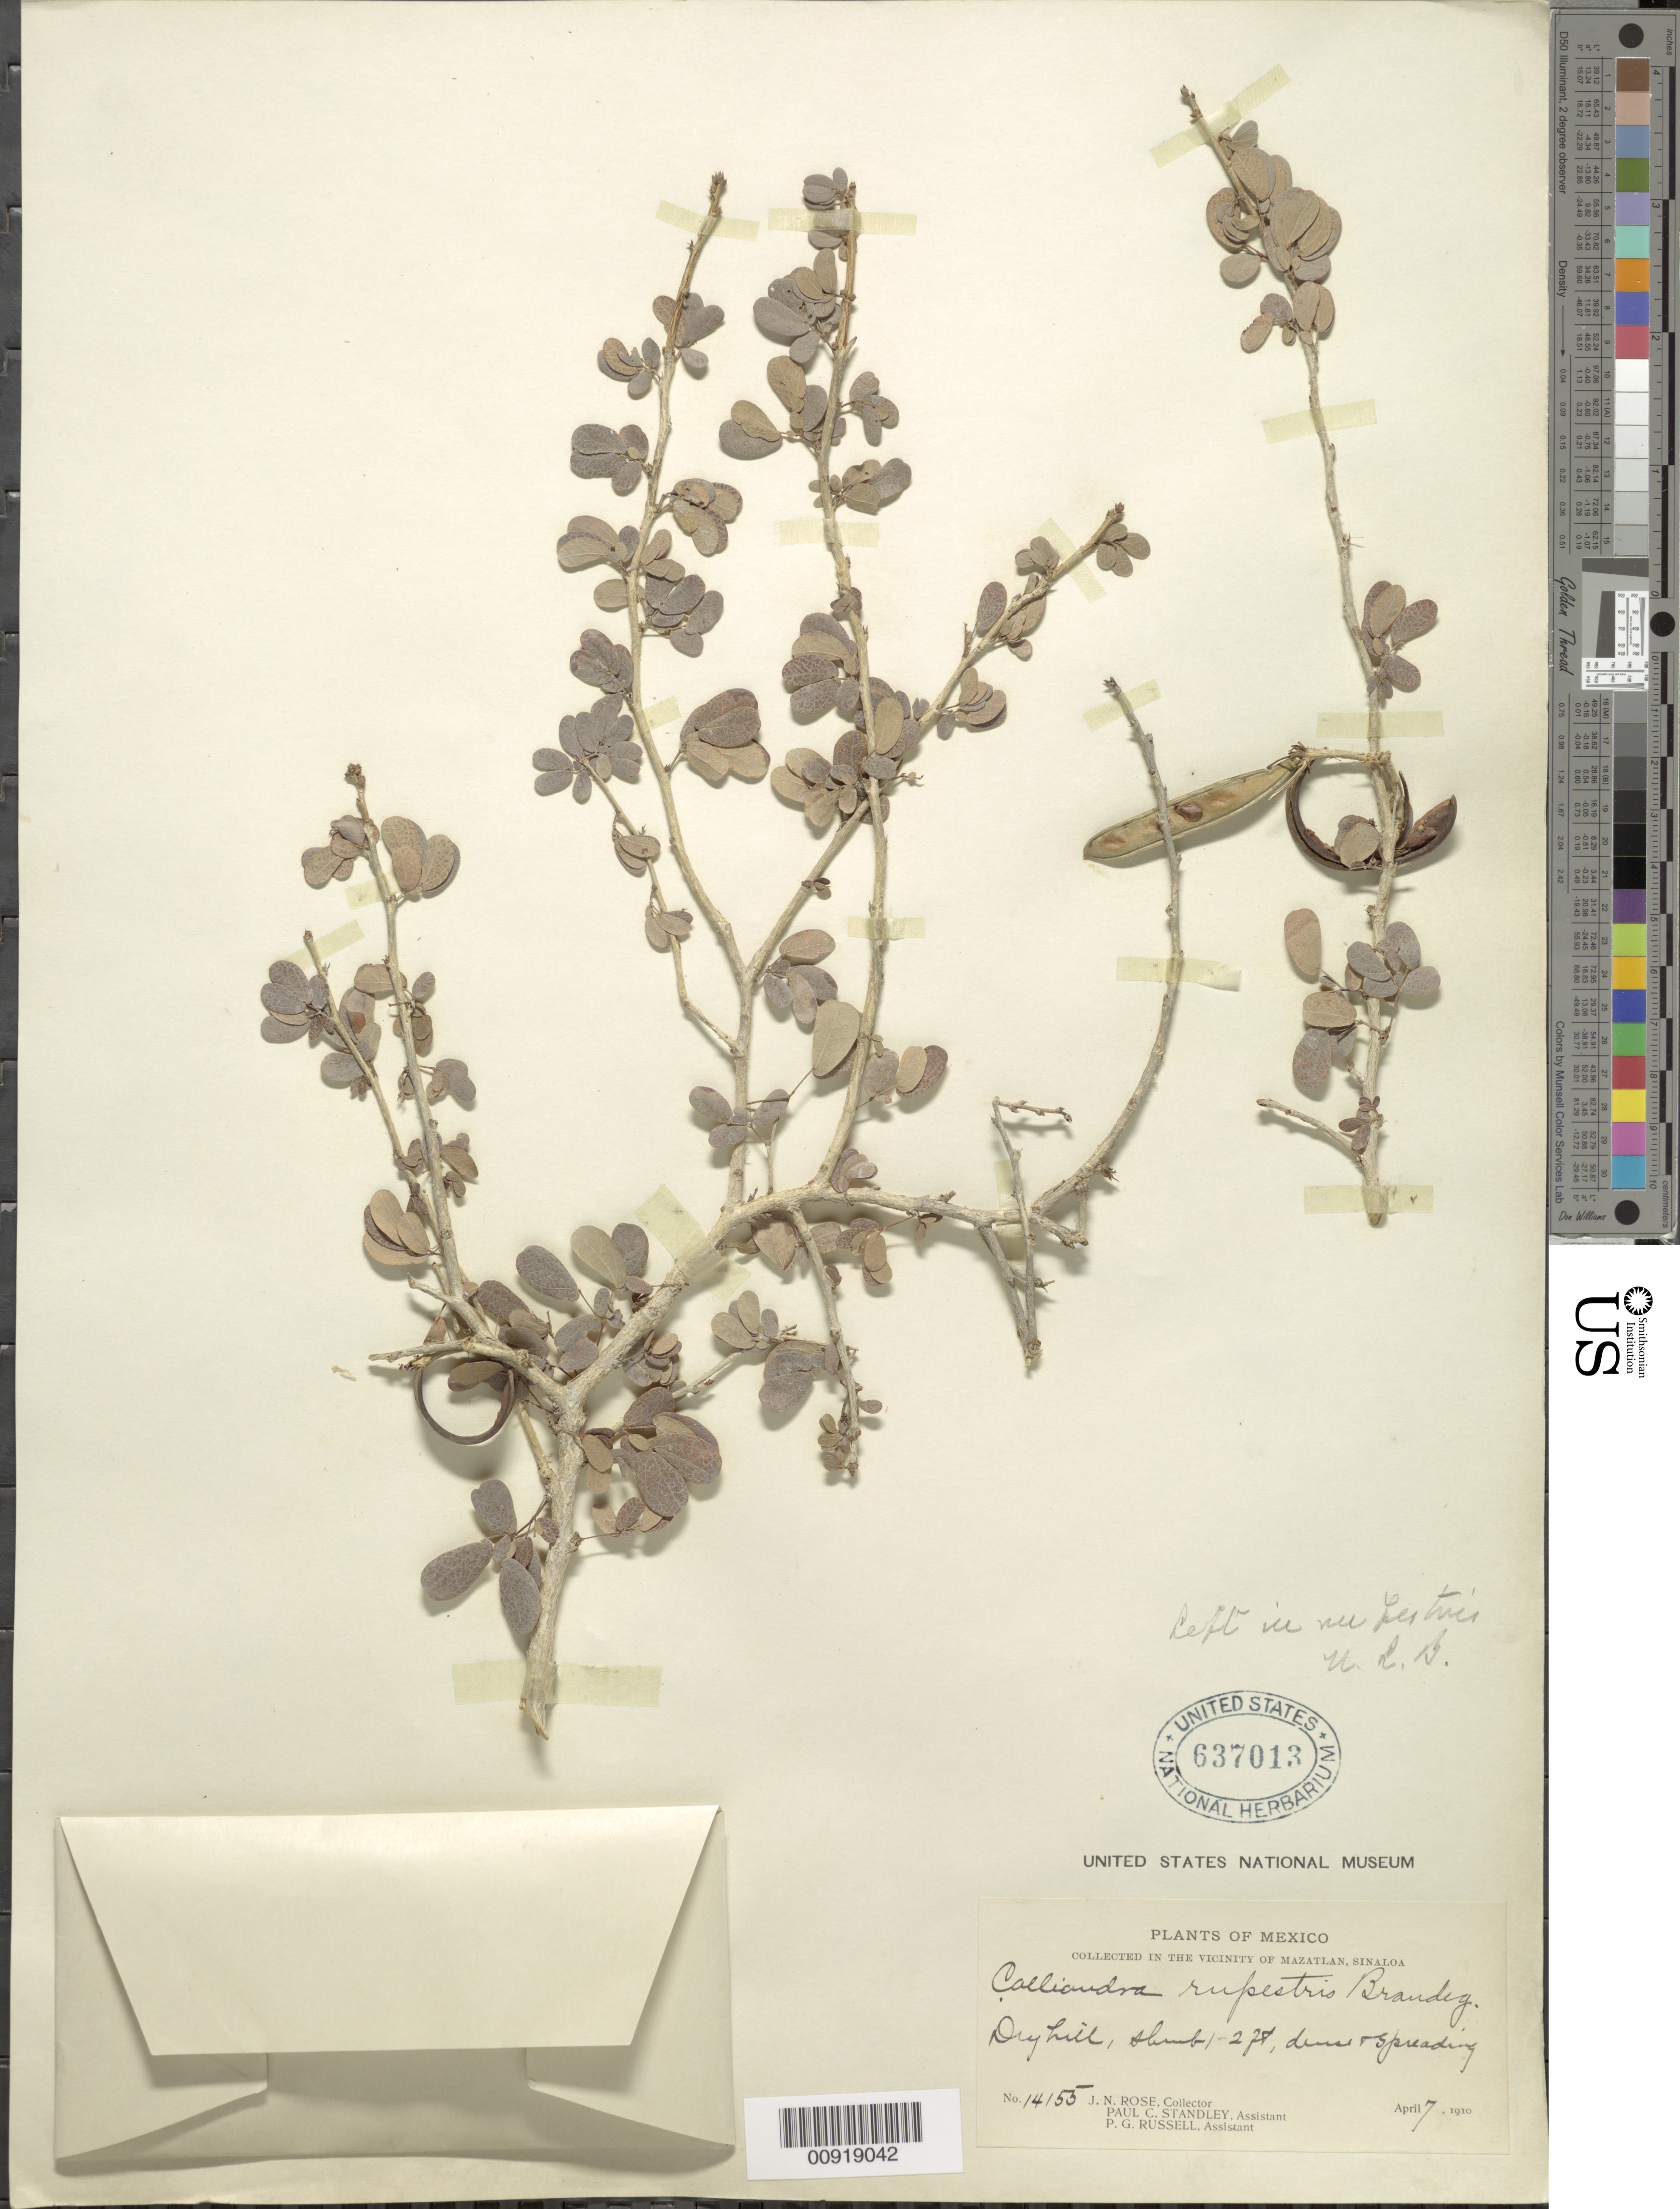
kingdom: Plantae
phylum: Tracheophyta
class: Magnoliopsida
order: Fabales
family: Fabaceae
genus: Calliandra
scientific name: Calliandra rupestris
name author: Brandegee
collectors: J. N. Rose, P. C. Standley & P. G. Russell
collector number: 14155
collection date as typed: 07 Apr 1910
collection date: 1910-04-07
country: Mexico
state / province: Sinaloa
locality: In the vicinity of Mazatlán, State of Sinaloa.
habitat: Dry hill.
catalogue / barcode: US 637013